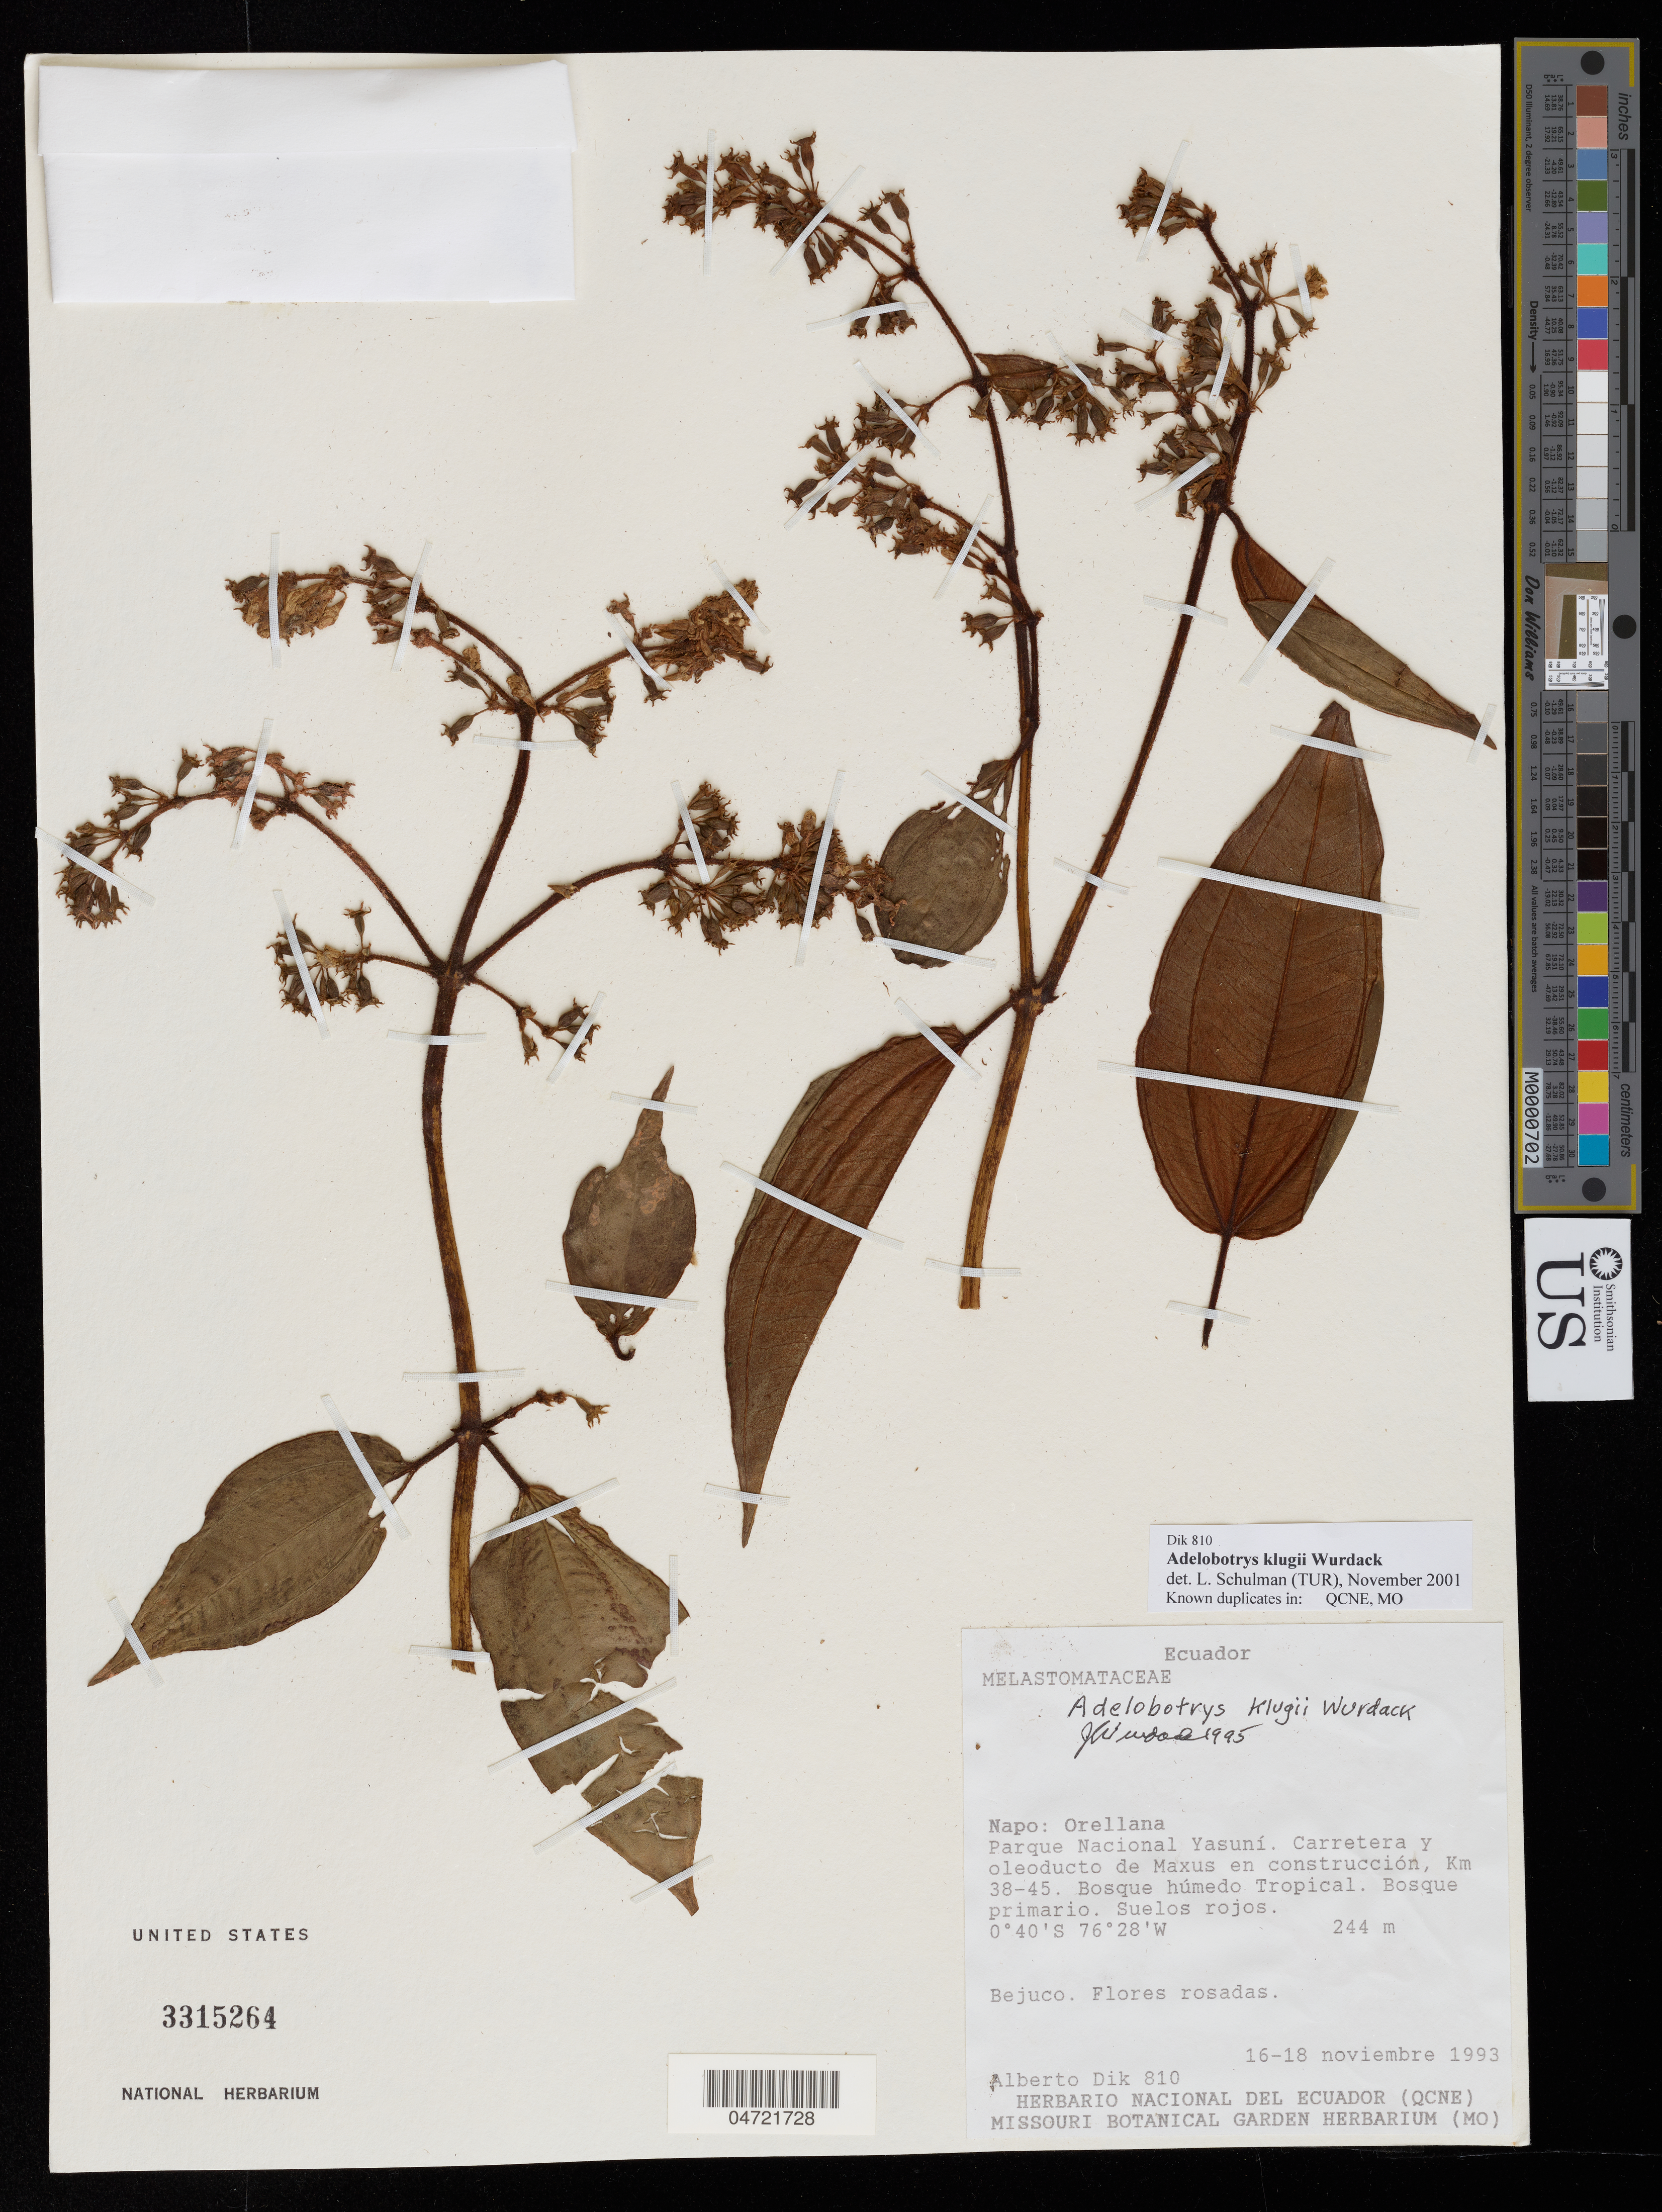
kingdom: Plantae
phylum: Tracheophyta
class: Magnoliopsida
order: Myrtales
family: Melastomataceae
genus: Adelobotrys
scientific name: Adelobotrys klugii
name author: Wurdack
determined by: Schulman, Leif, (TUR), University of Turku (FINLAND)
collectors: A. Dik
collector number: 810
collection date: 1993-11-16/1993-11-18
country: Ecuador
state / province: Napo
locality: Orellana Cantón. Parque Nacional Yasuni. Carretera y oleoducto de Maxus en construcción, Km 38-45.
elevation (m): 244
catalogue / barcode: US 3315264